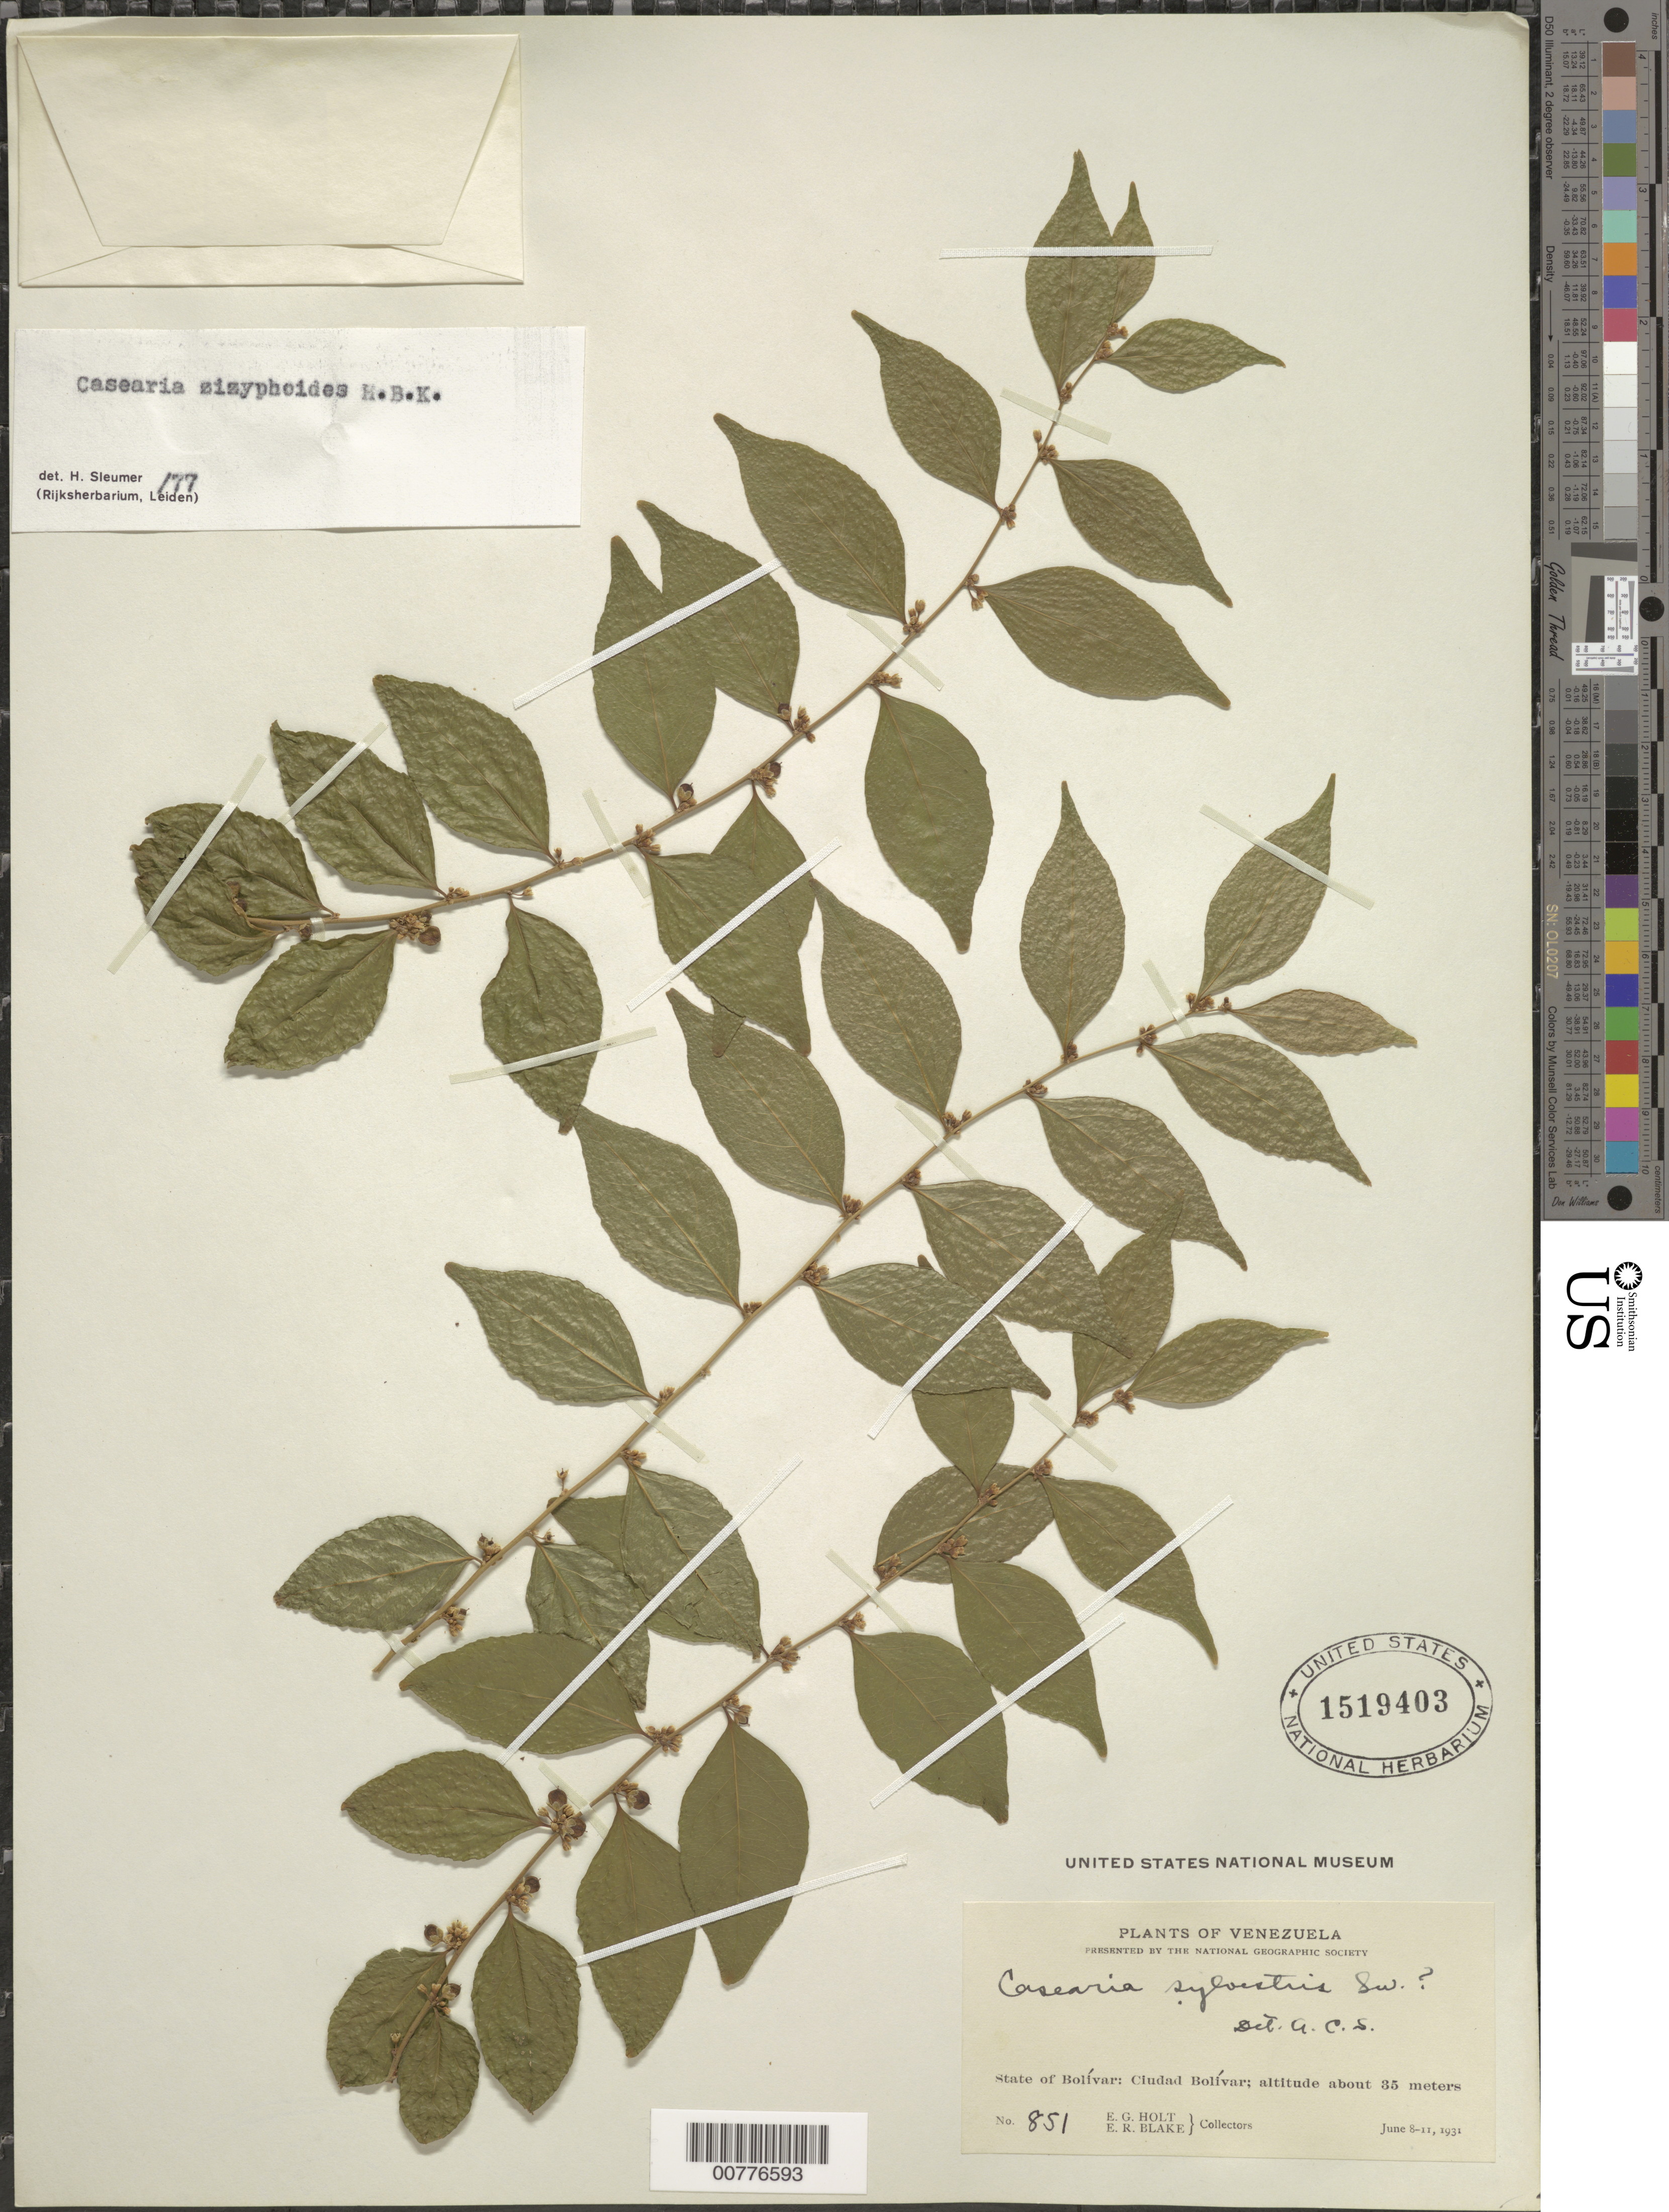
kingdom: Plantae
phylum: Tracheophyta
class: Magnoliopsida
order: Malpighiales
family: Salicaceae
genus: Casearia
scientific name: Casearia zizyphoides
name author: Kunth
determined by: Sleumer, H. O.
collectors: E. Holt & E. R. Blake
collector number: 851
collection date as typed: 8-Jun-31 to 11-Jun-31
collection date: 1931-06-08/1931-06-11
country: Venezuela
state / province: Bolívar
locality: Ciudad Bolívar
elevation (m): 35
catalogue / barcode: US 1519403